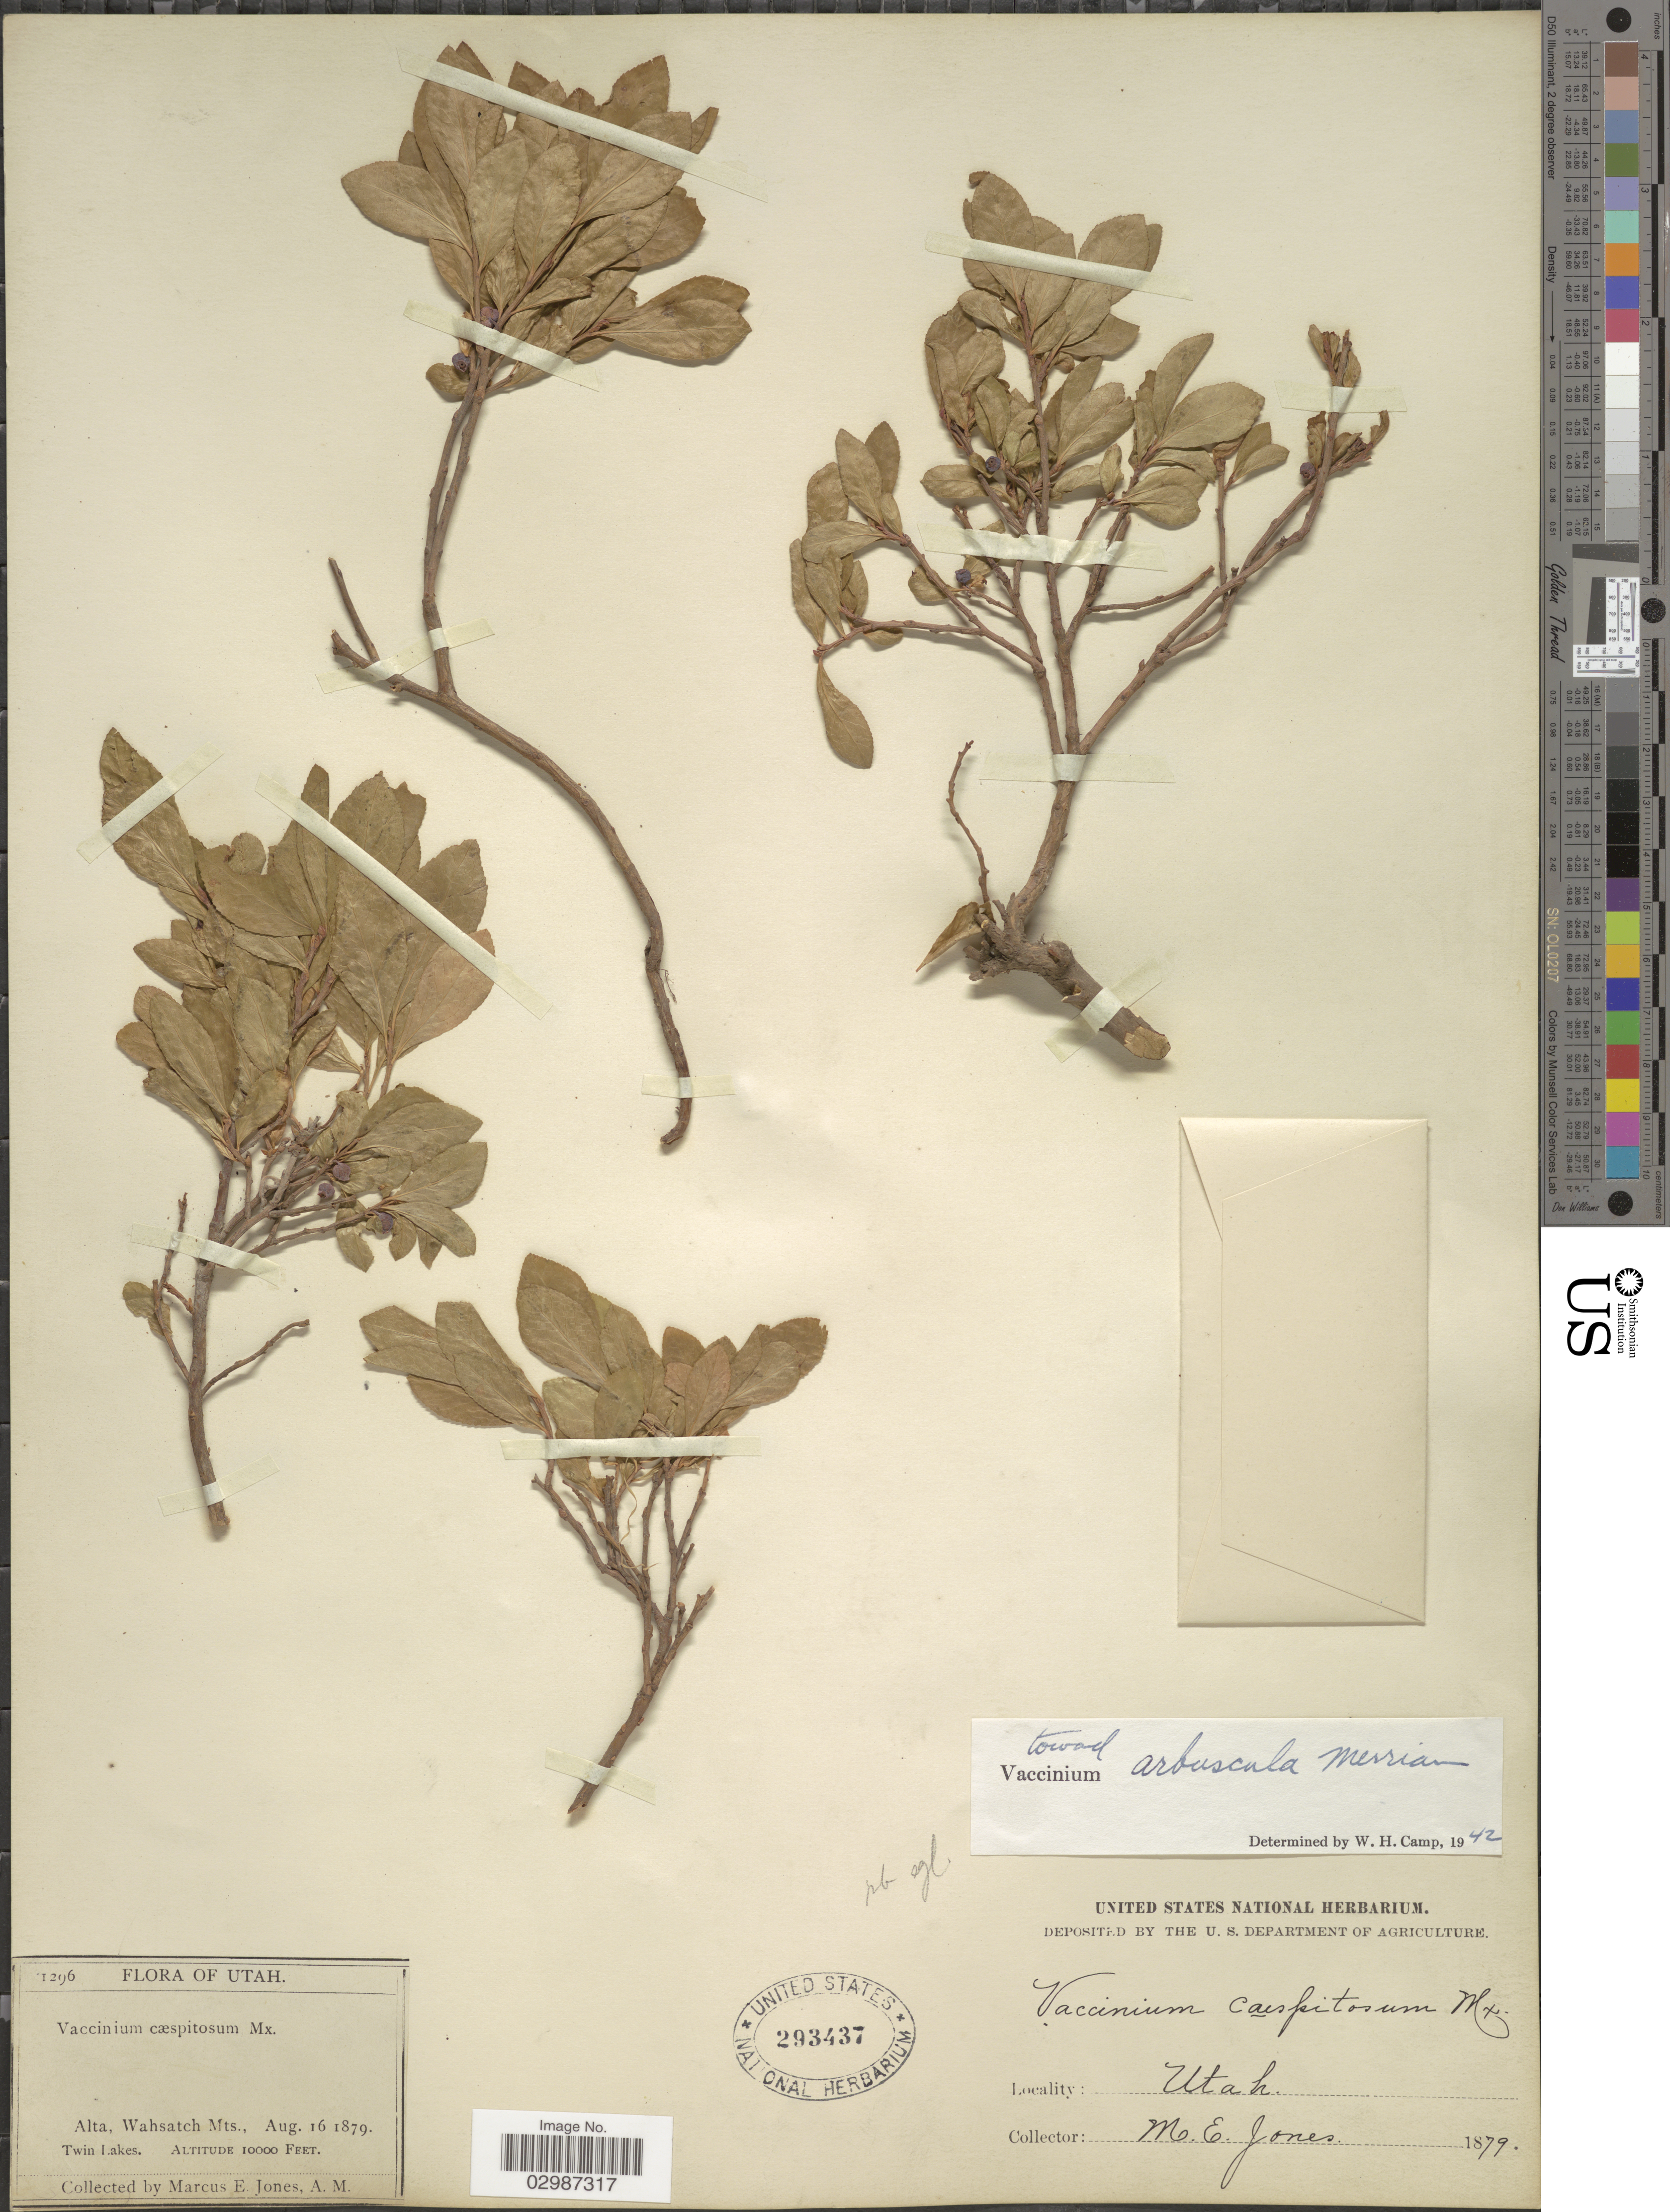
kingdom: Plantae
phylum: Tracheophyta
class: Magnoliopsida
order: Ericales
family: Ericaceae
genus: Vaccinium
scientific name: Vaccinium arbuscula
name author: (A. Gray) Merriam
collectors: M. E. Jones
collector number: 1296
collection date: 1879-08-16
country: United States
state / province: Utah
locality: Alta, Wahsatch Mts., Twin Lakes.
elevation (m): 3048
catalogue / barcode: US 293437